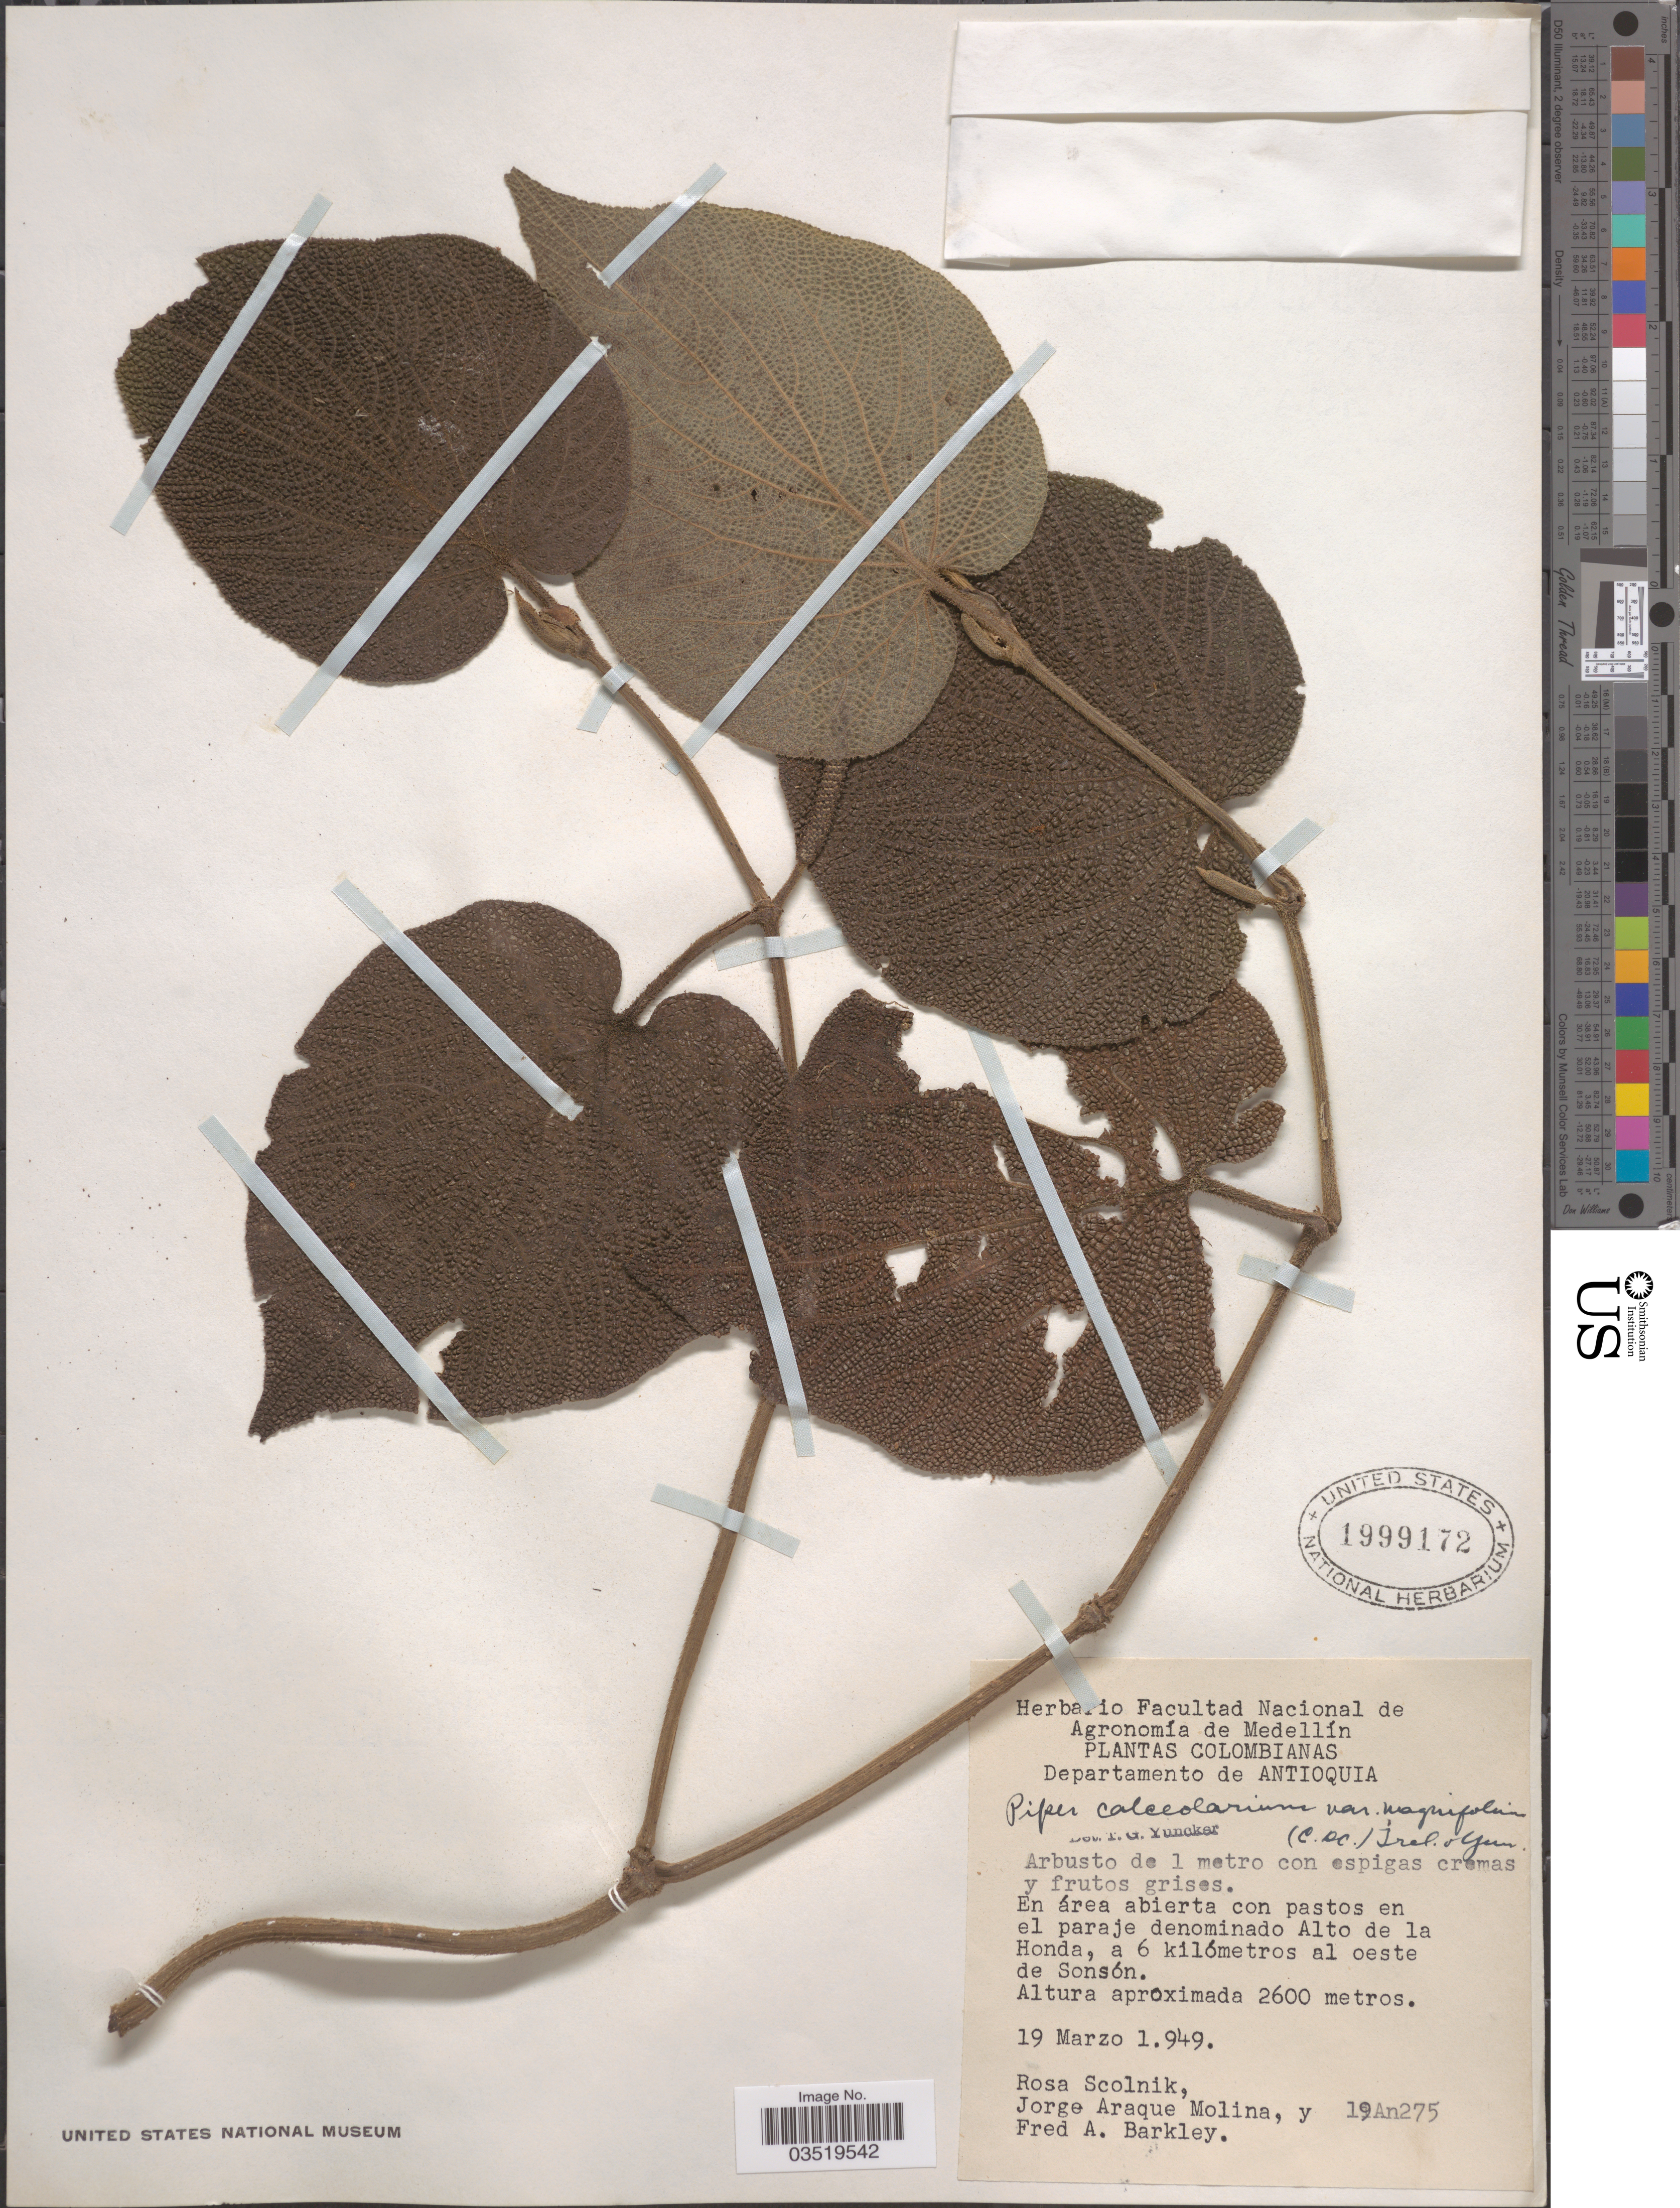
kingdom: Plantae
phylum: Tracheophyta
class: Magnoliopsida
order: Piperales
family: Piperaceae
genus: Piper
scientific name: Piper calceolarium var. magnifolium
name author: (C. DC.) Trel. & Yunck.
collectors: R. Scolnik, J. A. Molina & F. A. Barkley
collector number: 19An275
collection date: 1949-03-19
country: Colombia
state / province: Antioquia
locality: Departamento de Antioquia. En área abierta con pastos en el paraje denominado Alto de la Honda, a 6 kilómetros al oeste de Sonsón.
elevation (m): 2600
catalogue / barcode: US 1999172